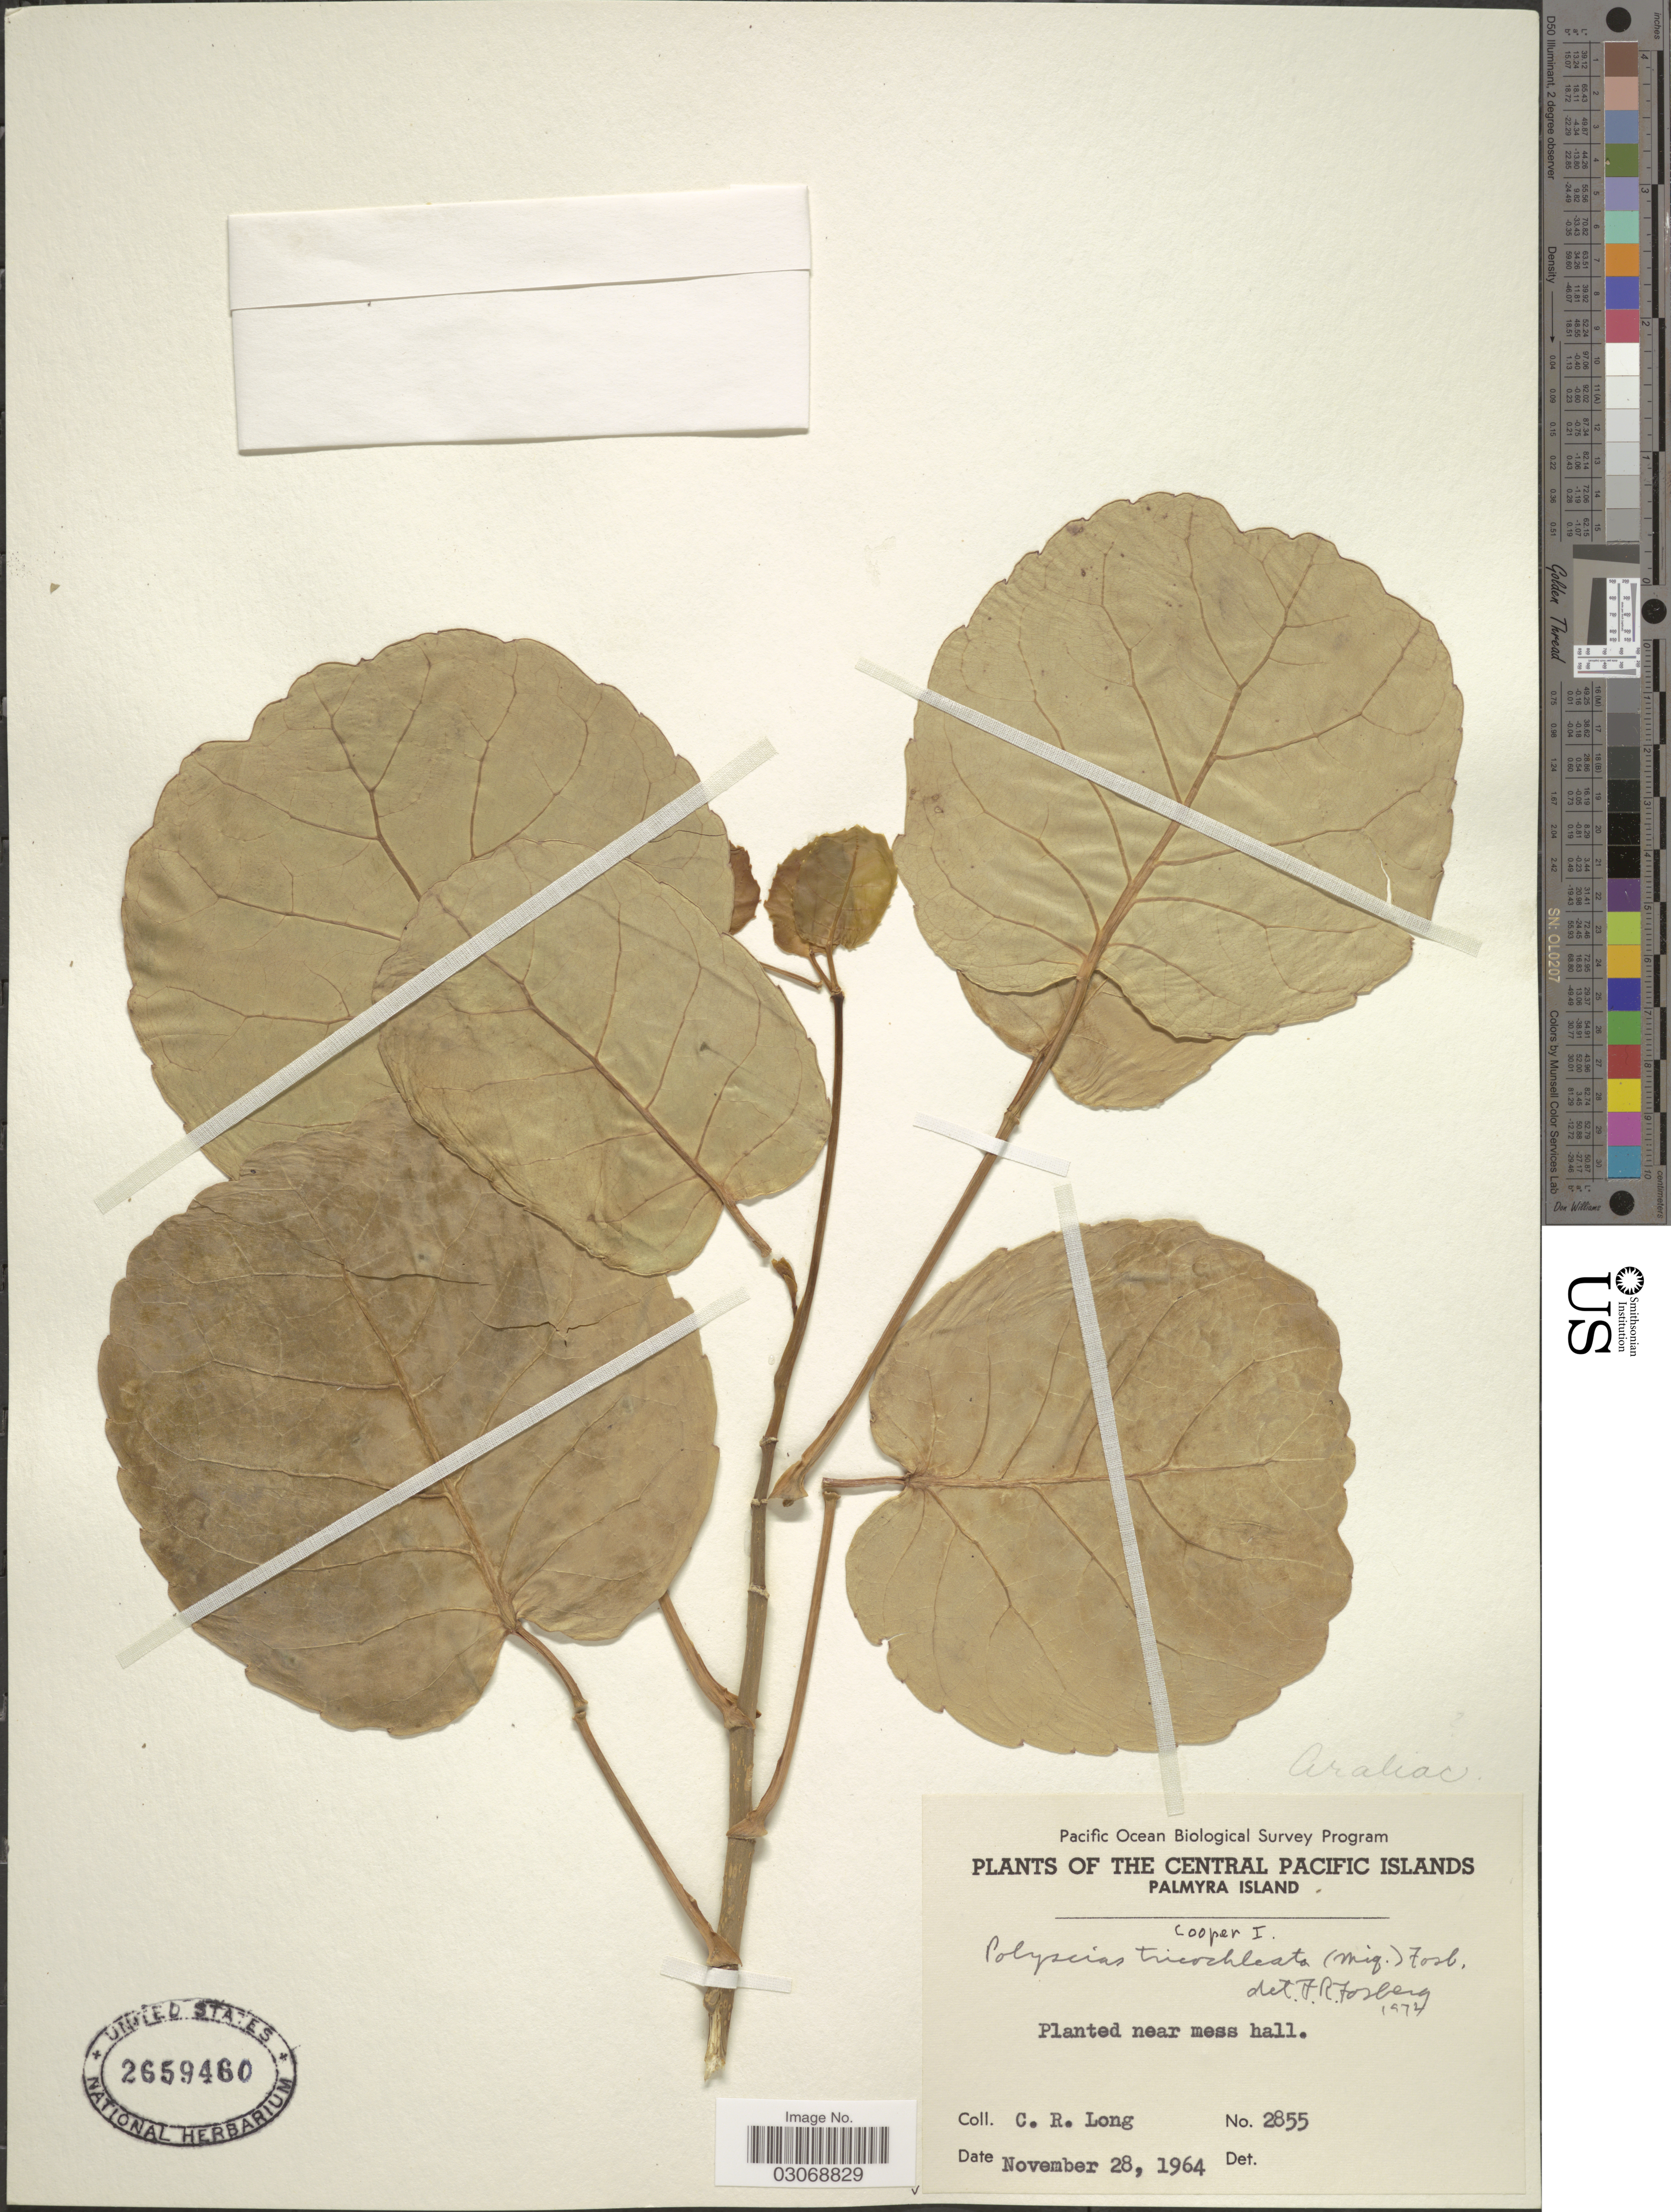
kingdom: Plantae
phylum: Tracheophyta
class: Magnoliopsida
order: Apiales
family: Araliaceae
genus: Polyscias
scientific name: Polyscias scutellaria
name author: (Burm. f.) Fosberg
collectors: C. R. Long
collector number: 2855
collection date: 1964-11-28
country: U.S. Administered Pacific Islands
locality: The Central Pacific Islands. Palmyra Island. Planted near mess hall.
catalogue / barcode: US 2659460